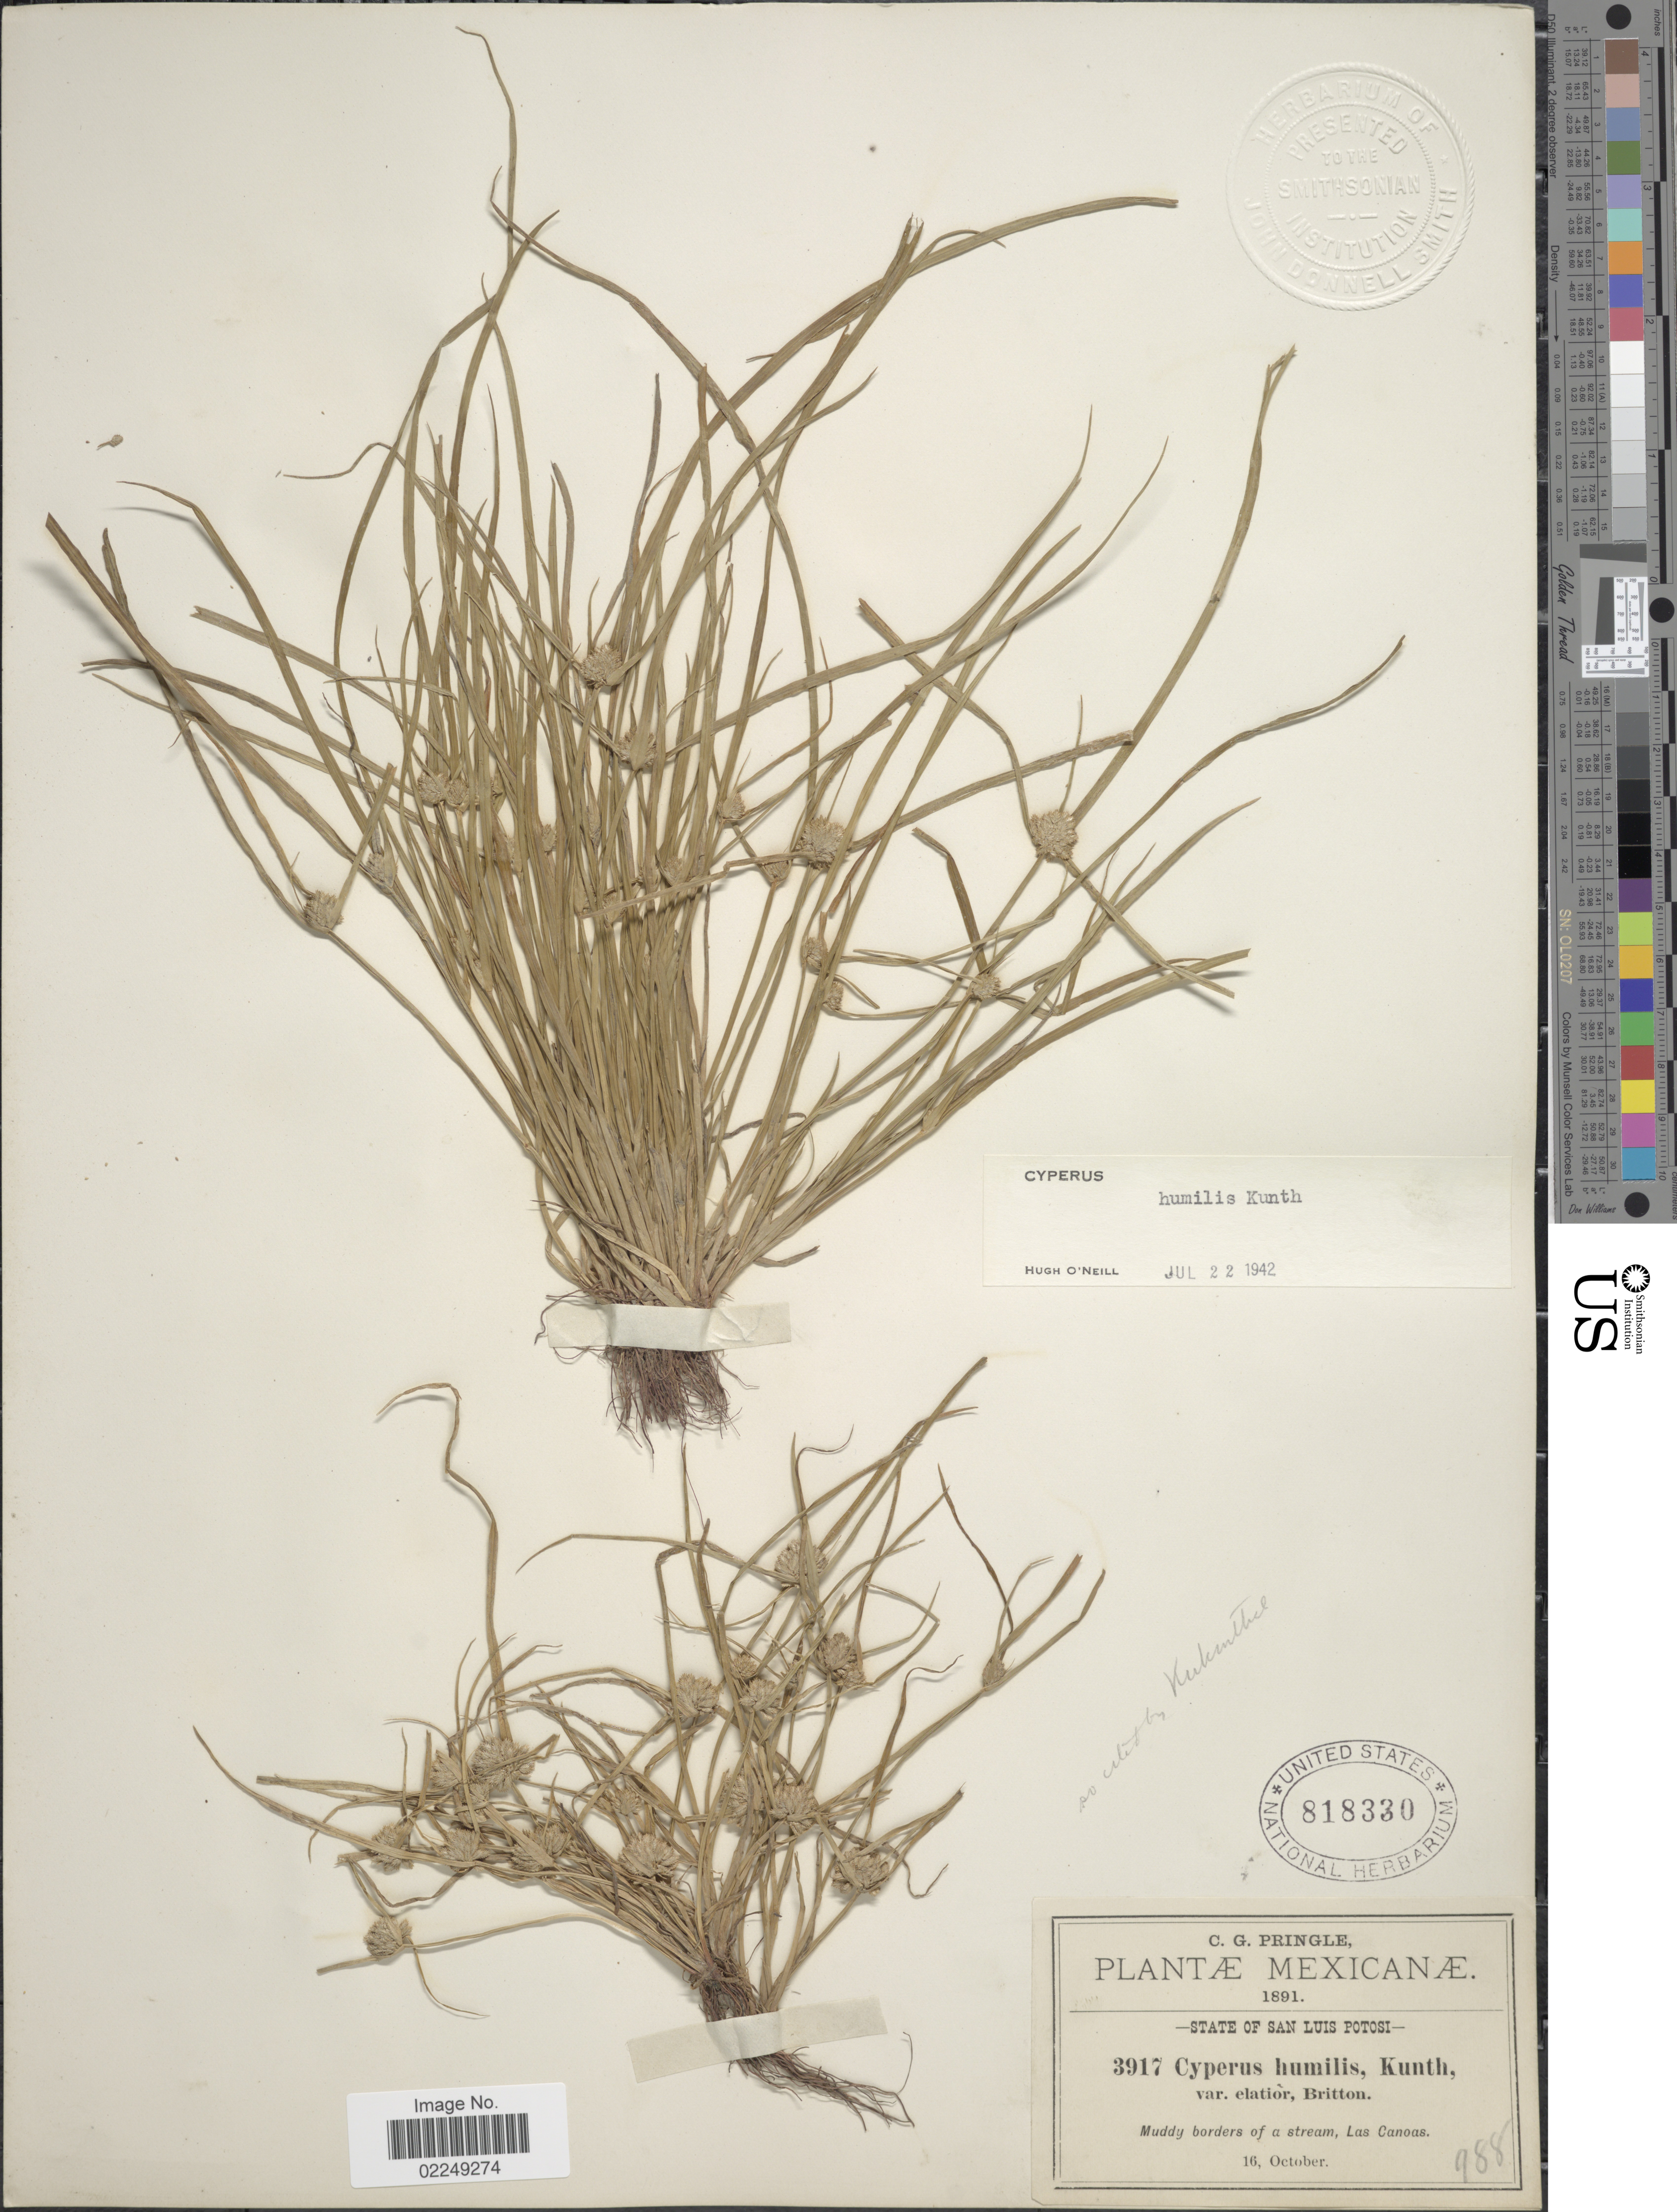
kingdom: Plantae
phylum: Tracheophyta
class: Liliopsida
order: Poales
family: Cyperaceae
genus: Cyperus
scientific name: Cyperus humilis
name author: Kunth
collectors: C. G. Pringle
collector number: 3917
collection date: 1891-10-16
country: Mexico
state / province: San Luis Potosí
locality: Muddy borders of a stream, Las Canoas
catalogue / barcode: US 818330